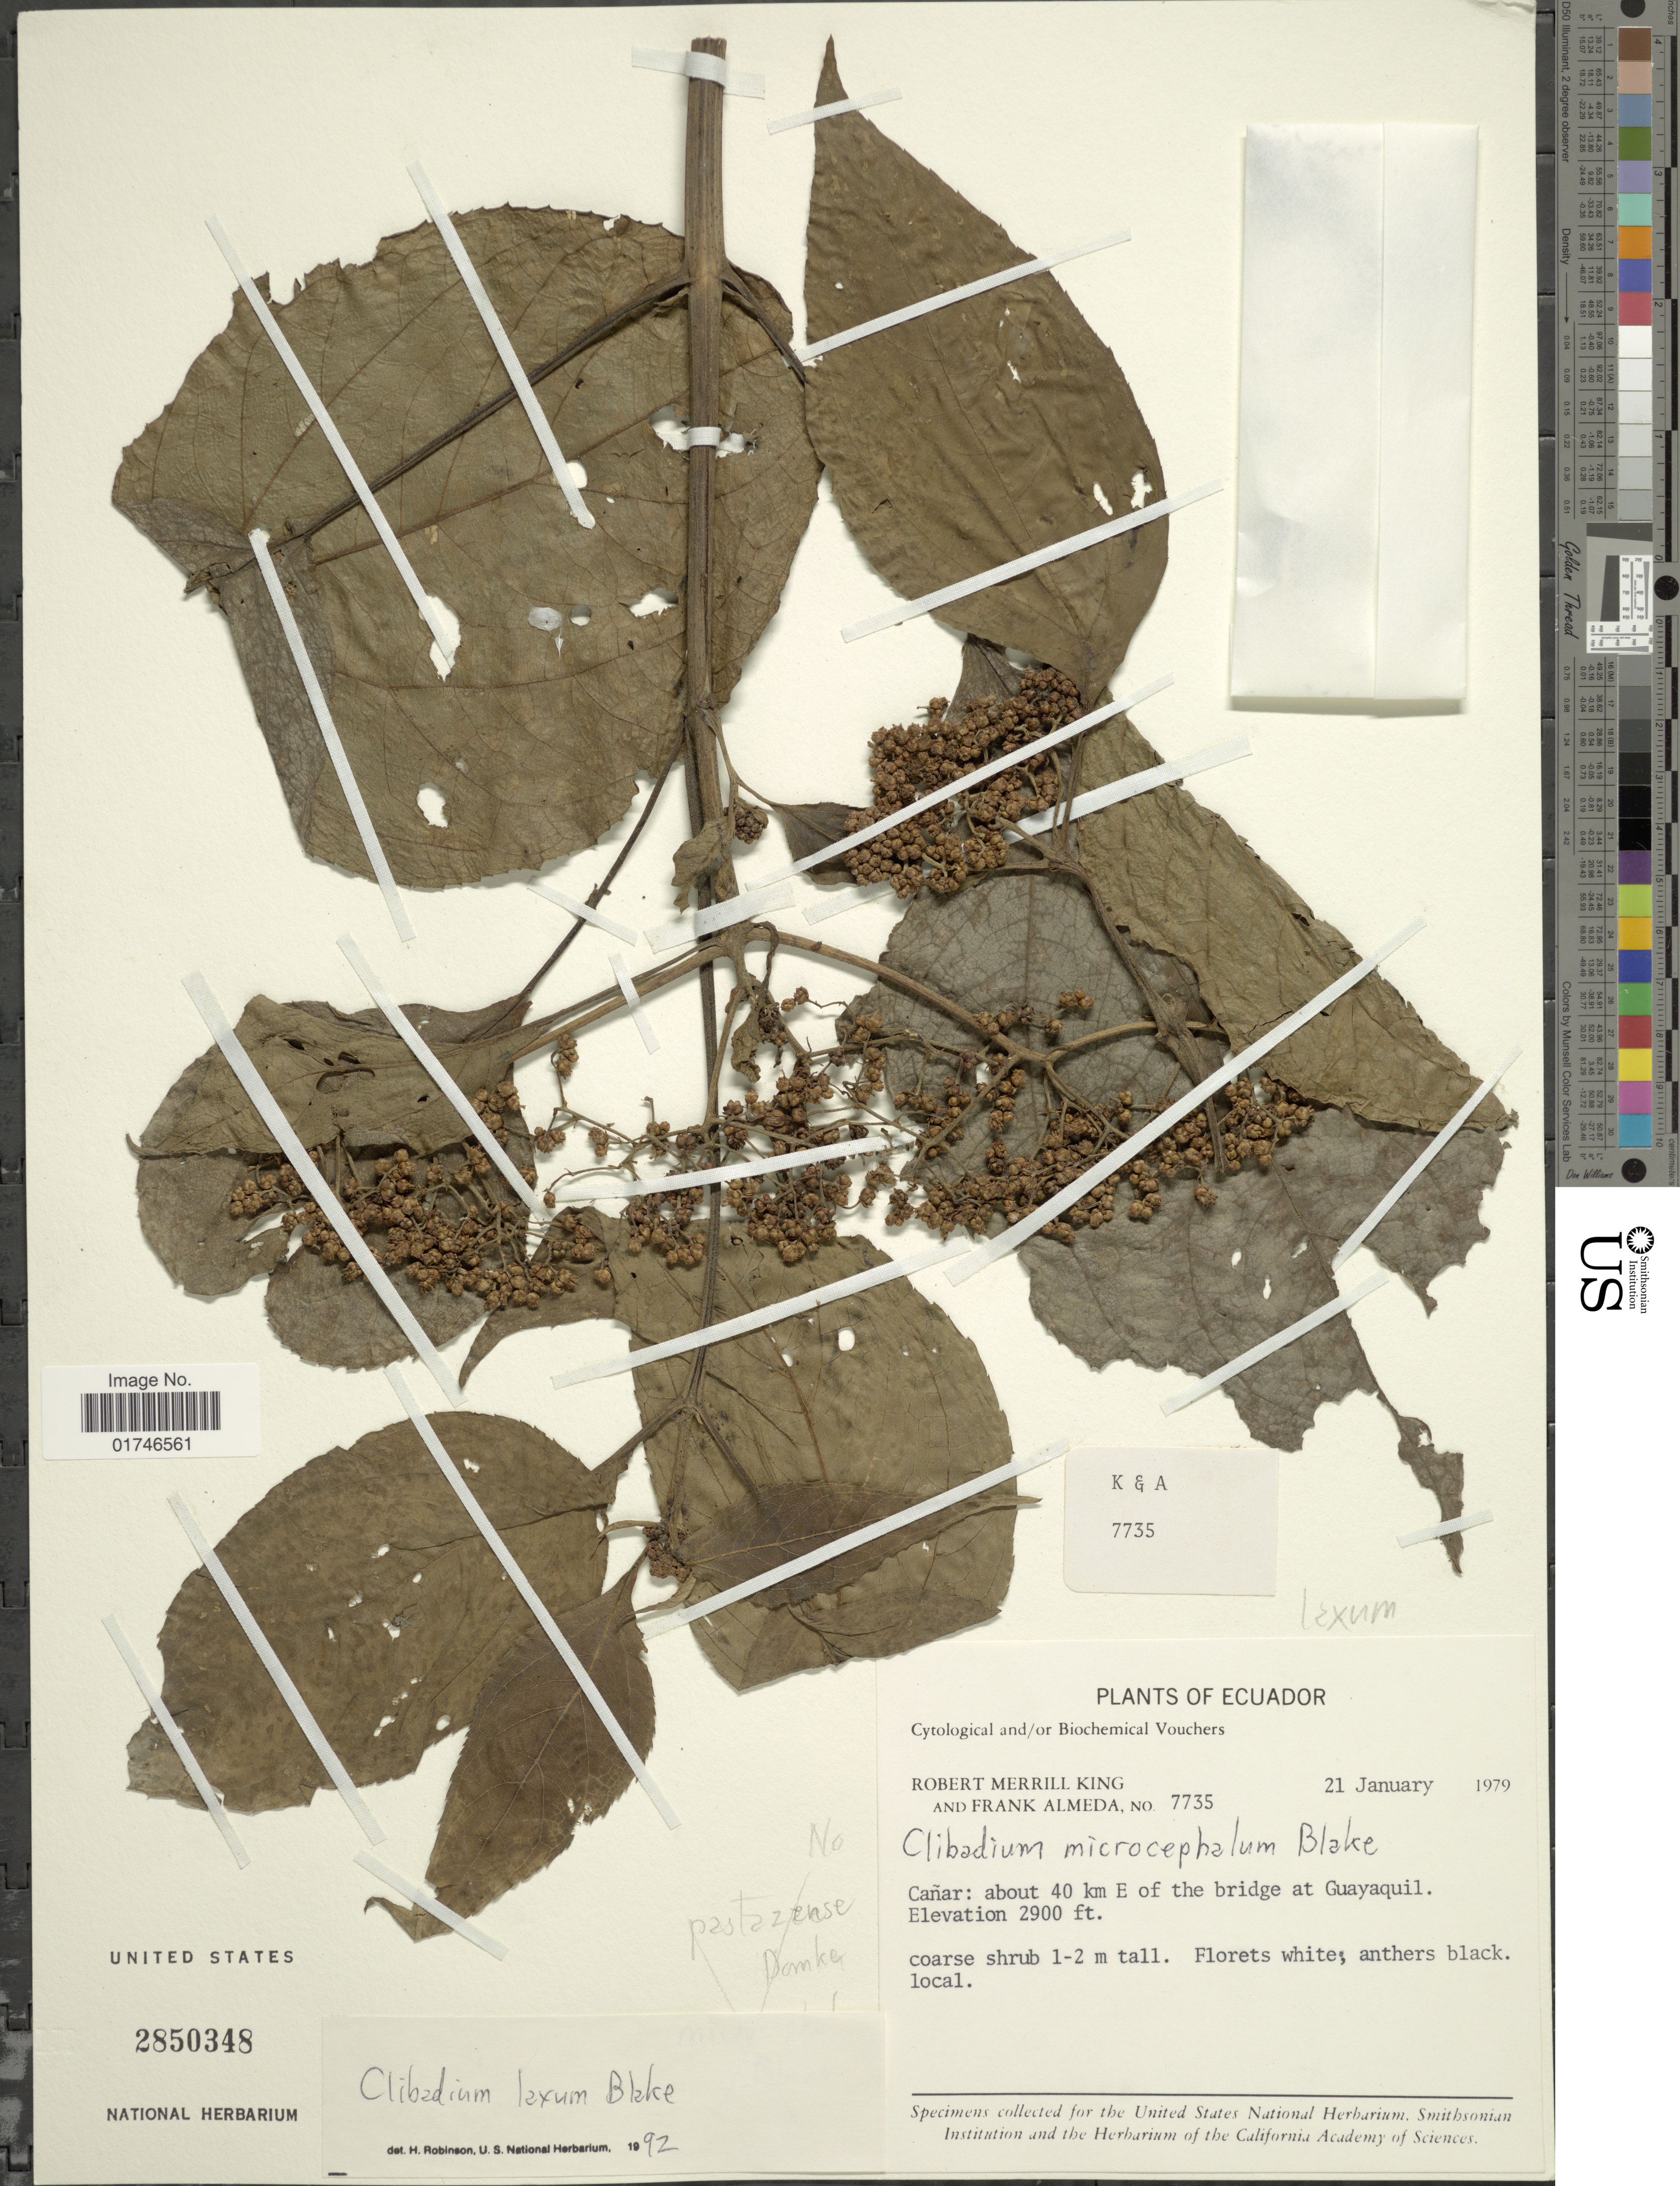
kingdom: Plantae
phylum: Tracheophyta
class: Magnoliopsida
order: Asterales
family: Asteraceae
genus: Clibadium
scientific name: Clibadium laxum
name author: S.F. Blake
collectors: R. M. King & F. Almeda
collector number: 7735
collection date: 1979-01-21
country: Ecuador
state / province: Cañar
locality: Canar: about 40 km E of the bridge at Guayaquil.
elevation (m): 884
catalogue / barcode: US 2850348